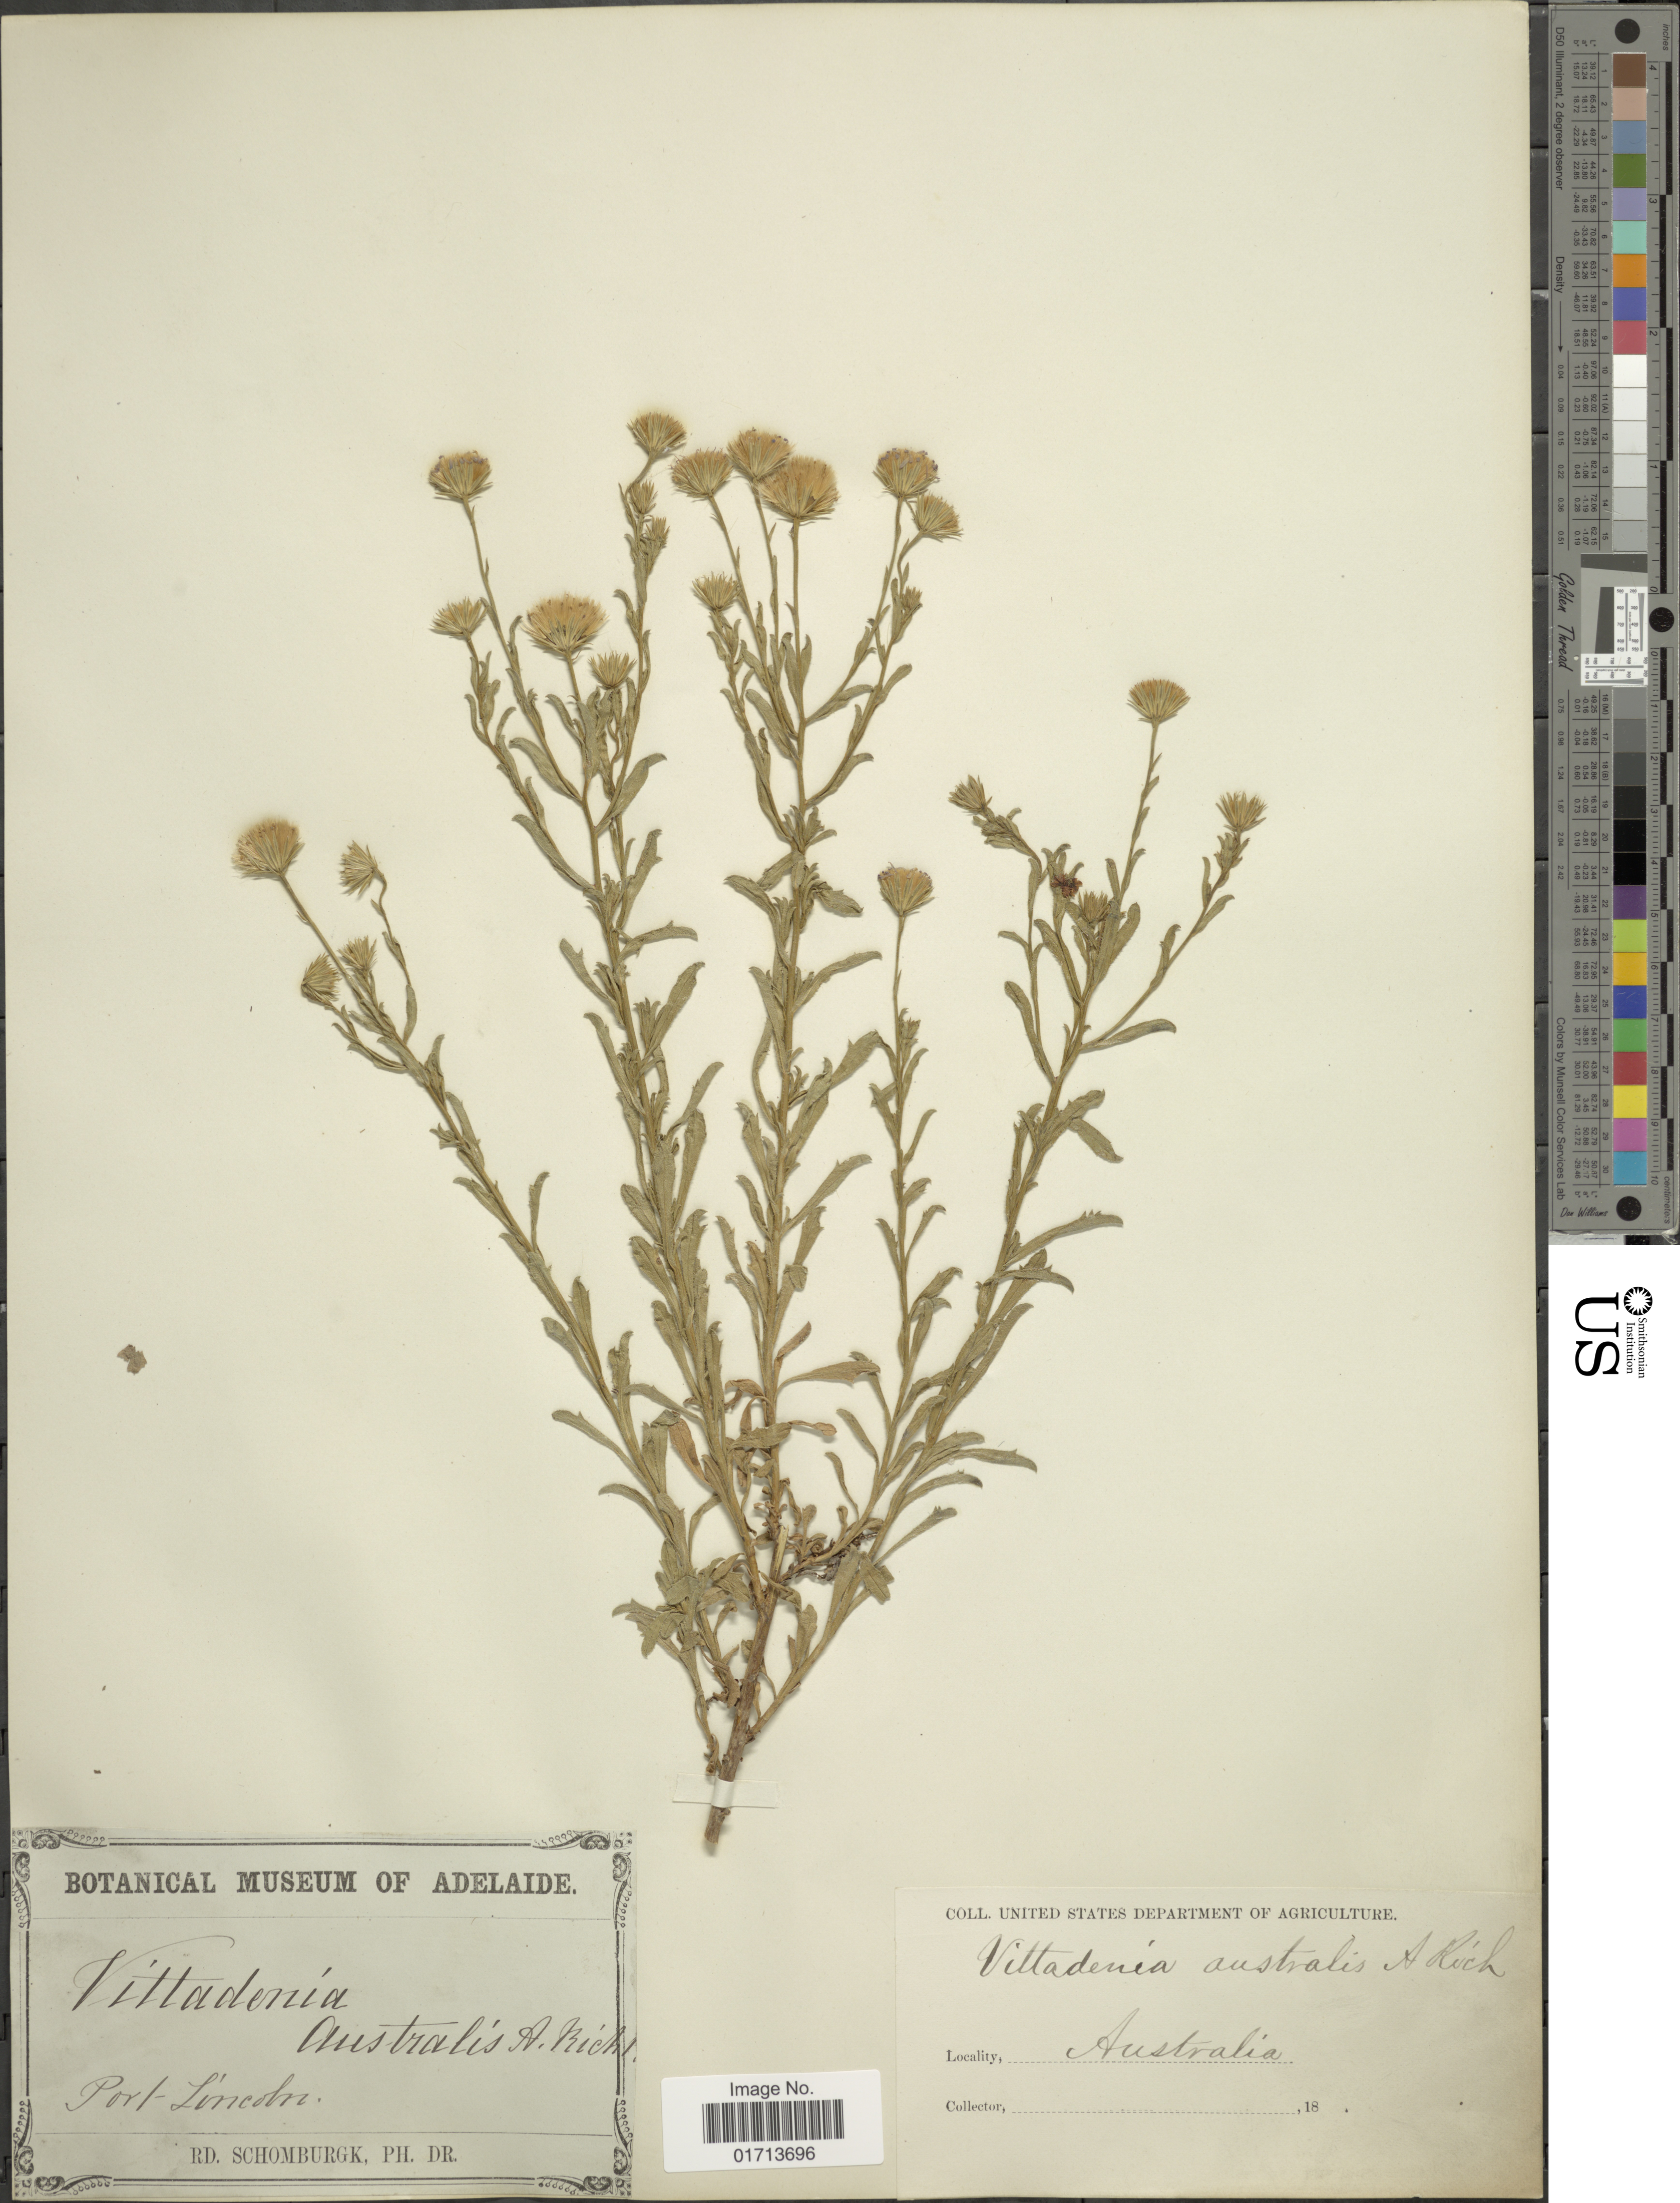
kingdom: Plantae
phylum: Tracheophyta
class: Magnoliopsida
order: Asterales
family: Asteraceae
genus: Vittadinia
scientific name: Vittadinia australis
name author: A. Rich.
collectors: M. R. Schomburgk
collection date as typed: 18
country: Australia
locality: Port Lincoln